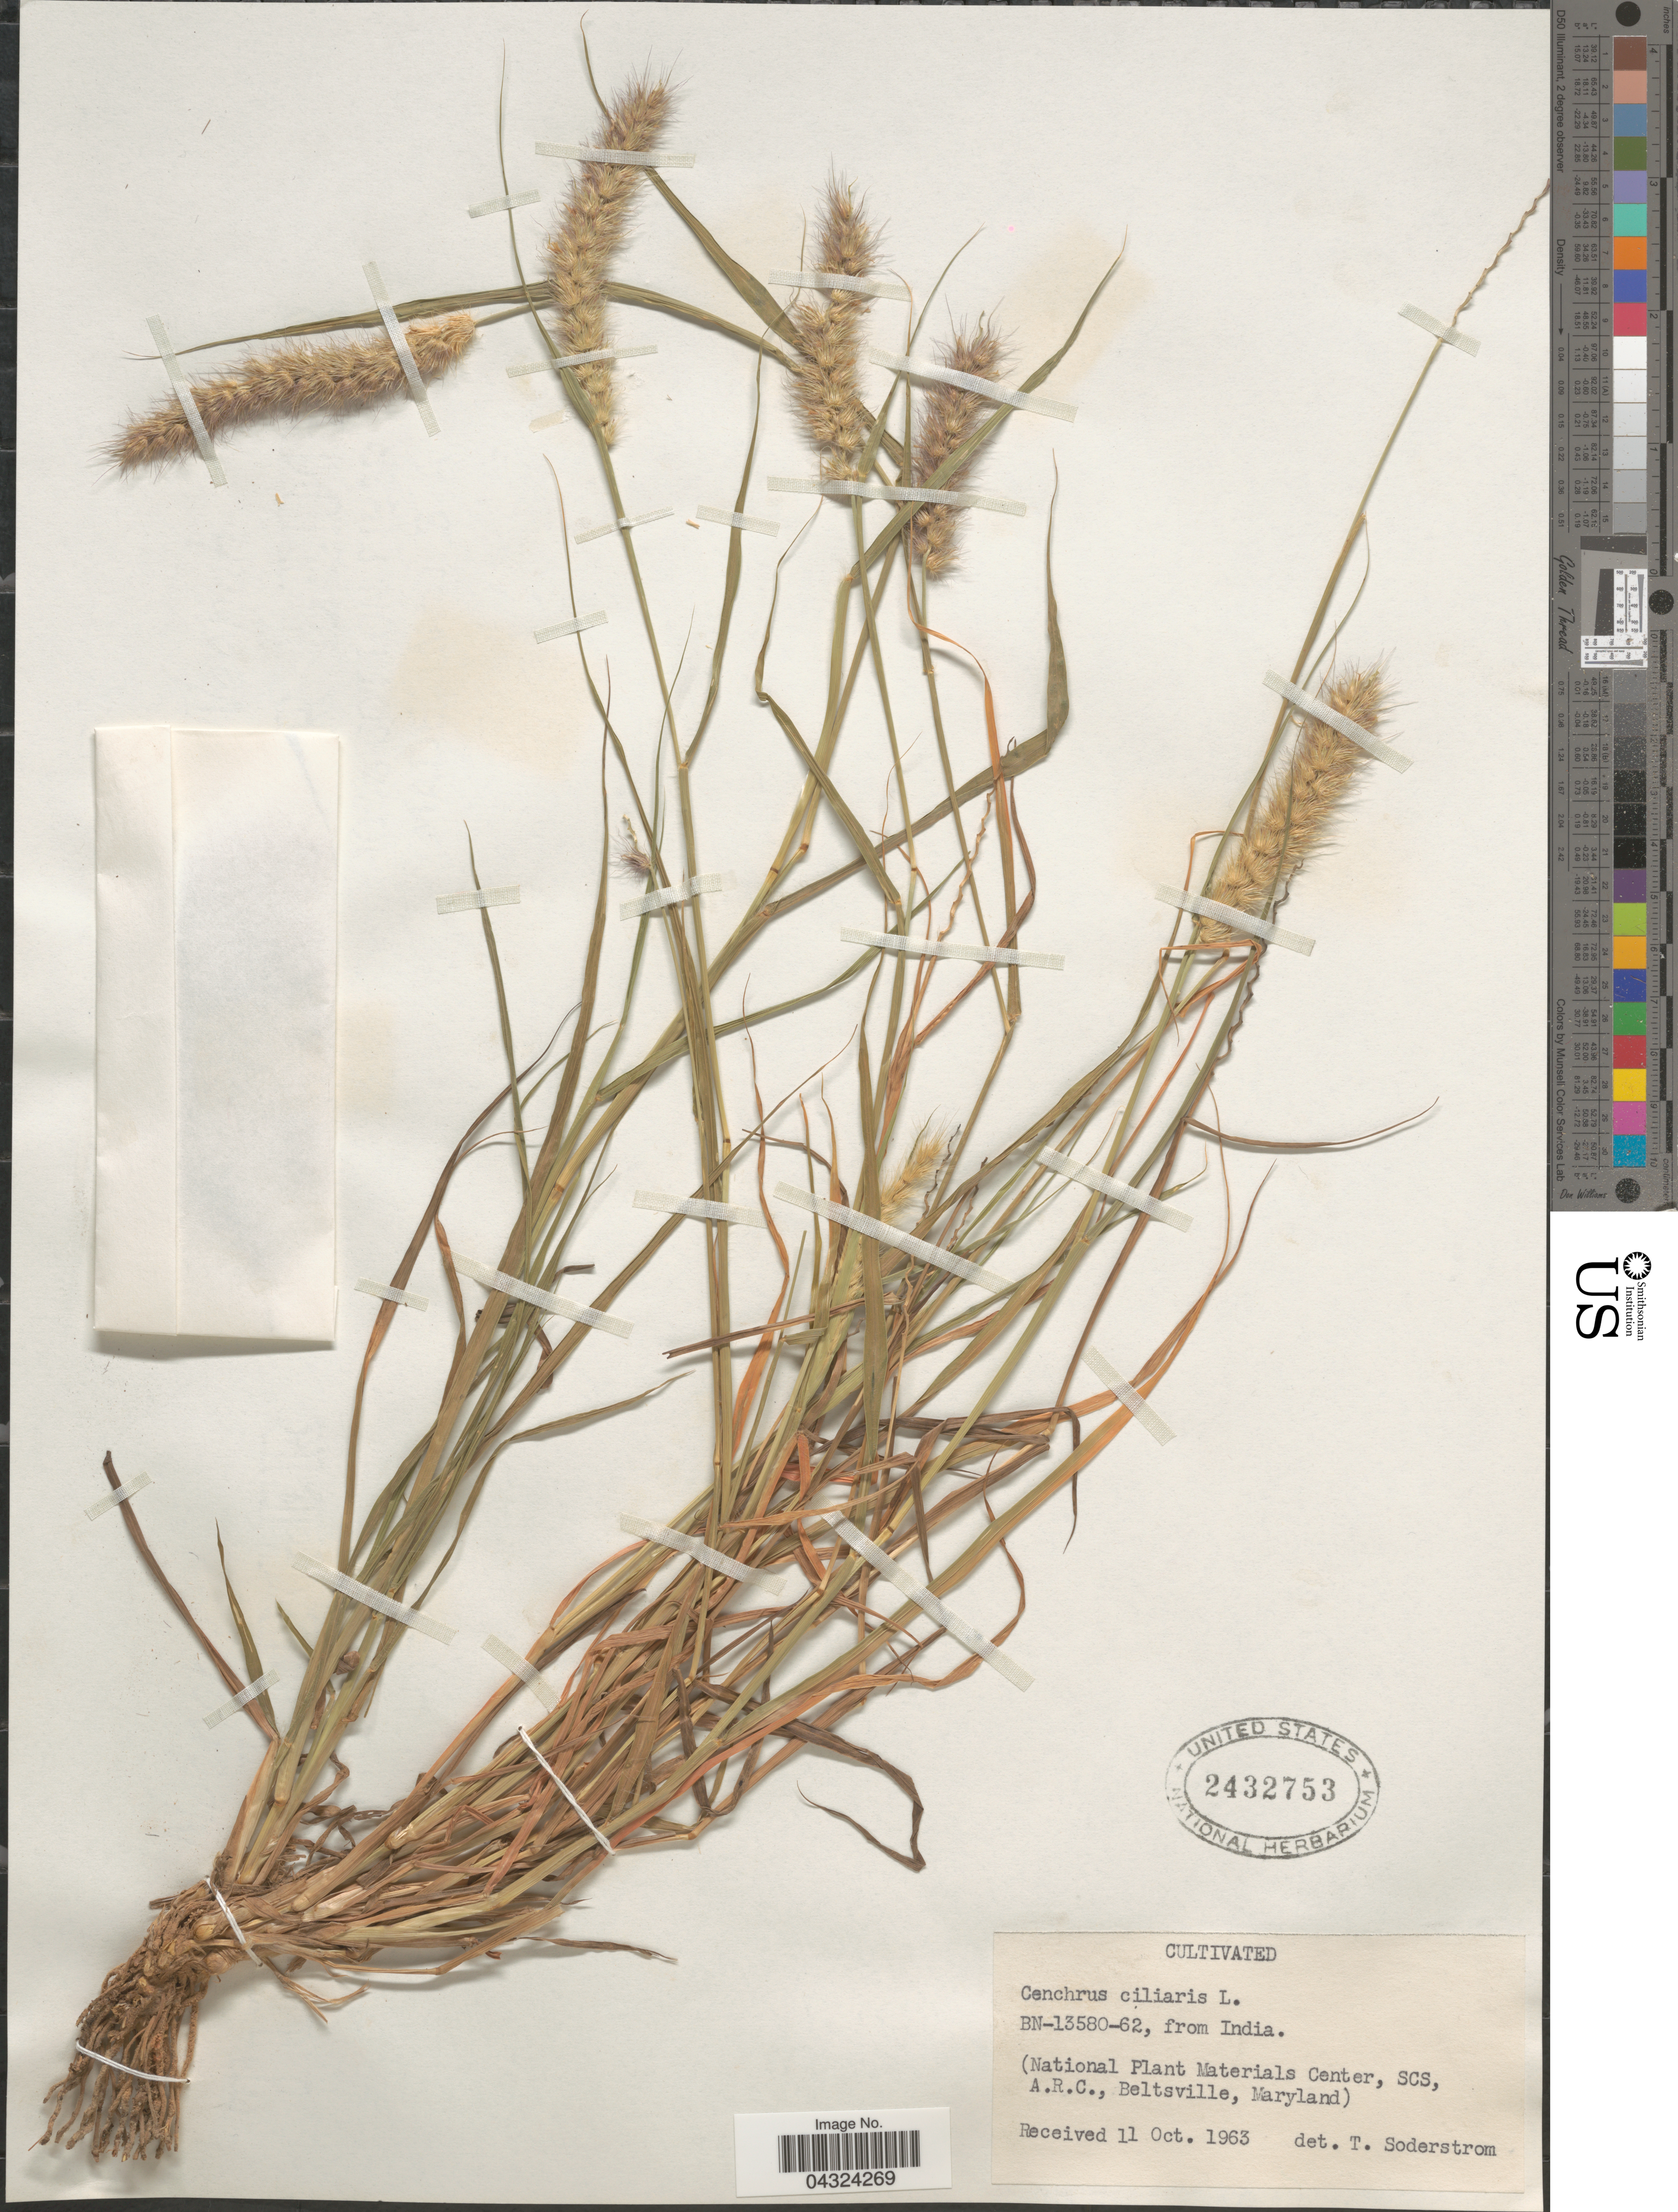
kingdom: Plantae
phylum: Tracheophyta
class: Liliopsida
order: Poales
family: Poaceae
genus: Cenchrus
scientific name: Cenchrus ciliaris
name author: L.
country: United States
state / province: Maryland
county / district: Prince George's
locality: BN-13580-62. (National Plant Materials Center, SCS, A.R.C., Beltsville).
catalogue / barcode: US 2432753